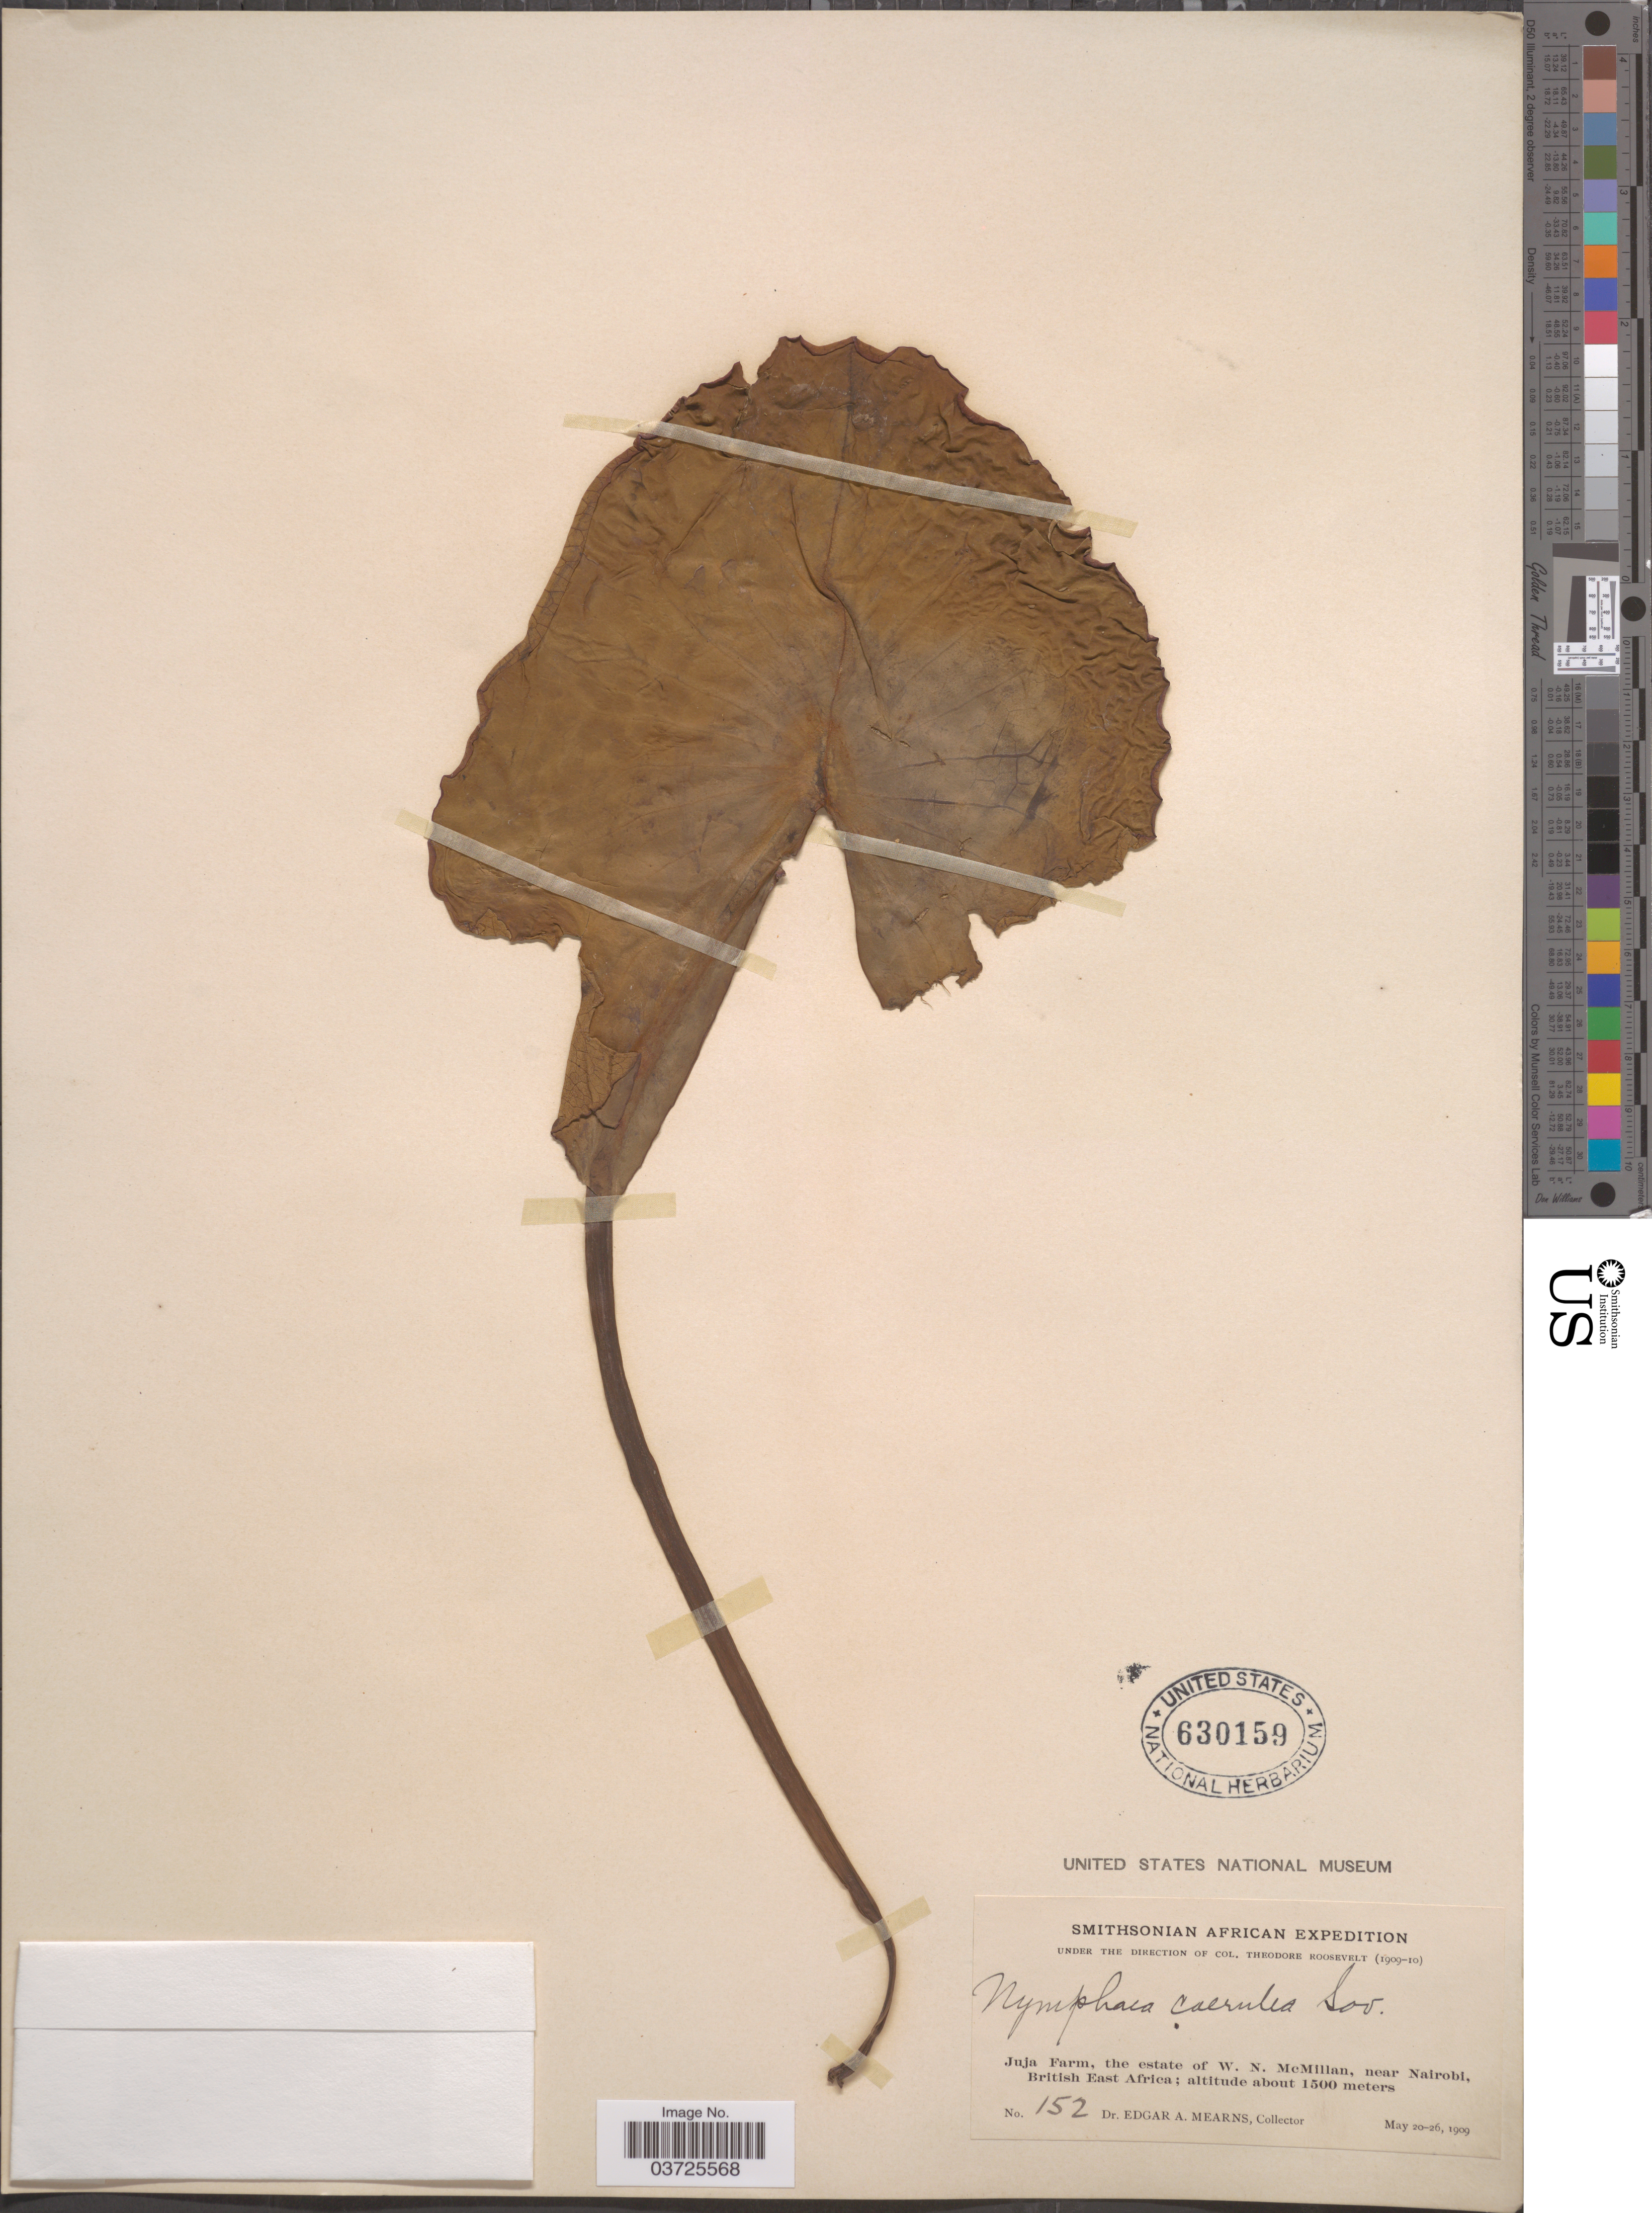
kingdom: Plantae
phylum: Tracheophyta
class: Magnoliopsida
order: Nymphaeales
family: Nymphaeaceae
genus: Nymphaea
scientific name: Nymphaea caerulea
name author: Savigny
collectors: E. A. Mearns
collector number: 152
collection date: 1909-05-20/1909-05-26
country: Kenya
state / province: Nairobi Area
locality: Juja Farm, the estate of W. N. McMillan, near Nairobi, British East Africa.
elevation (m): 1500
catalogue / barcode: US 630159